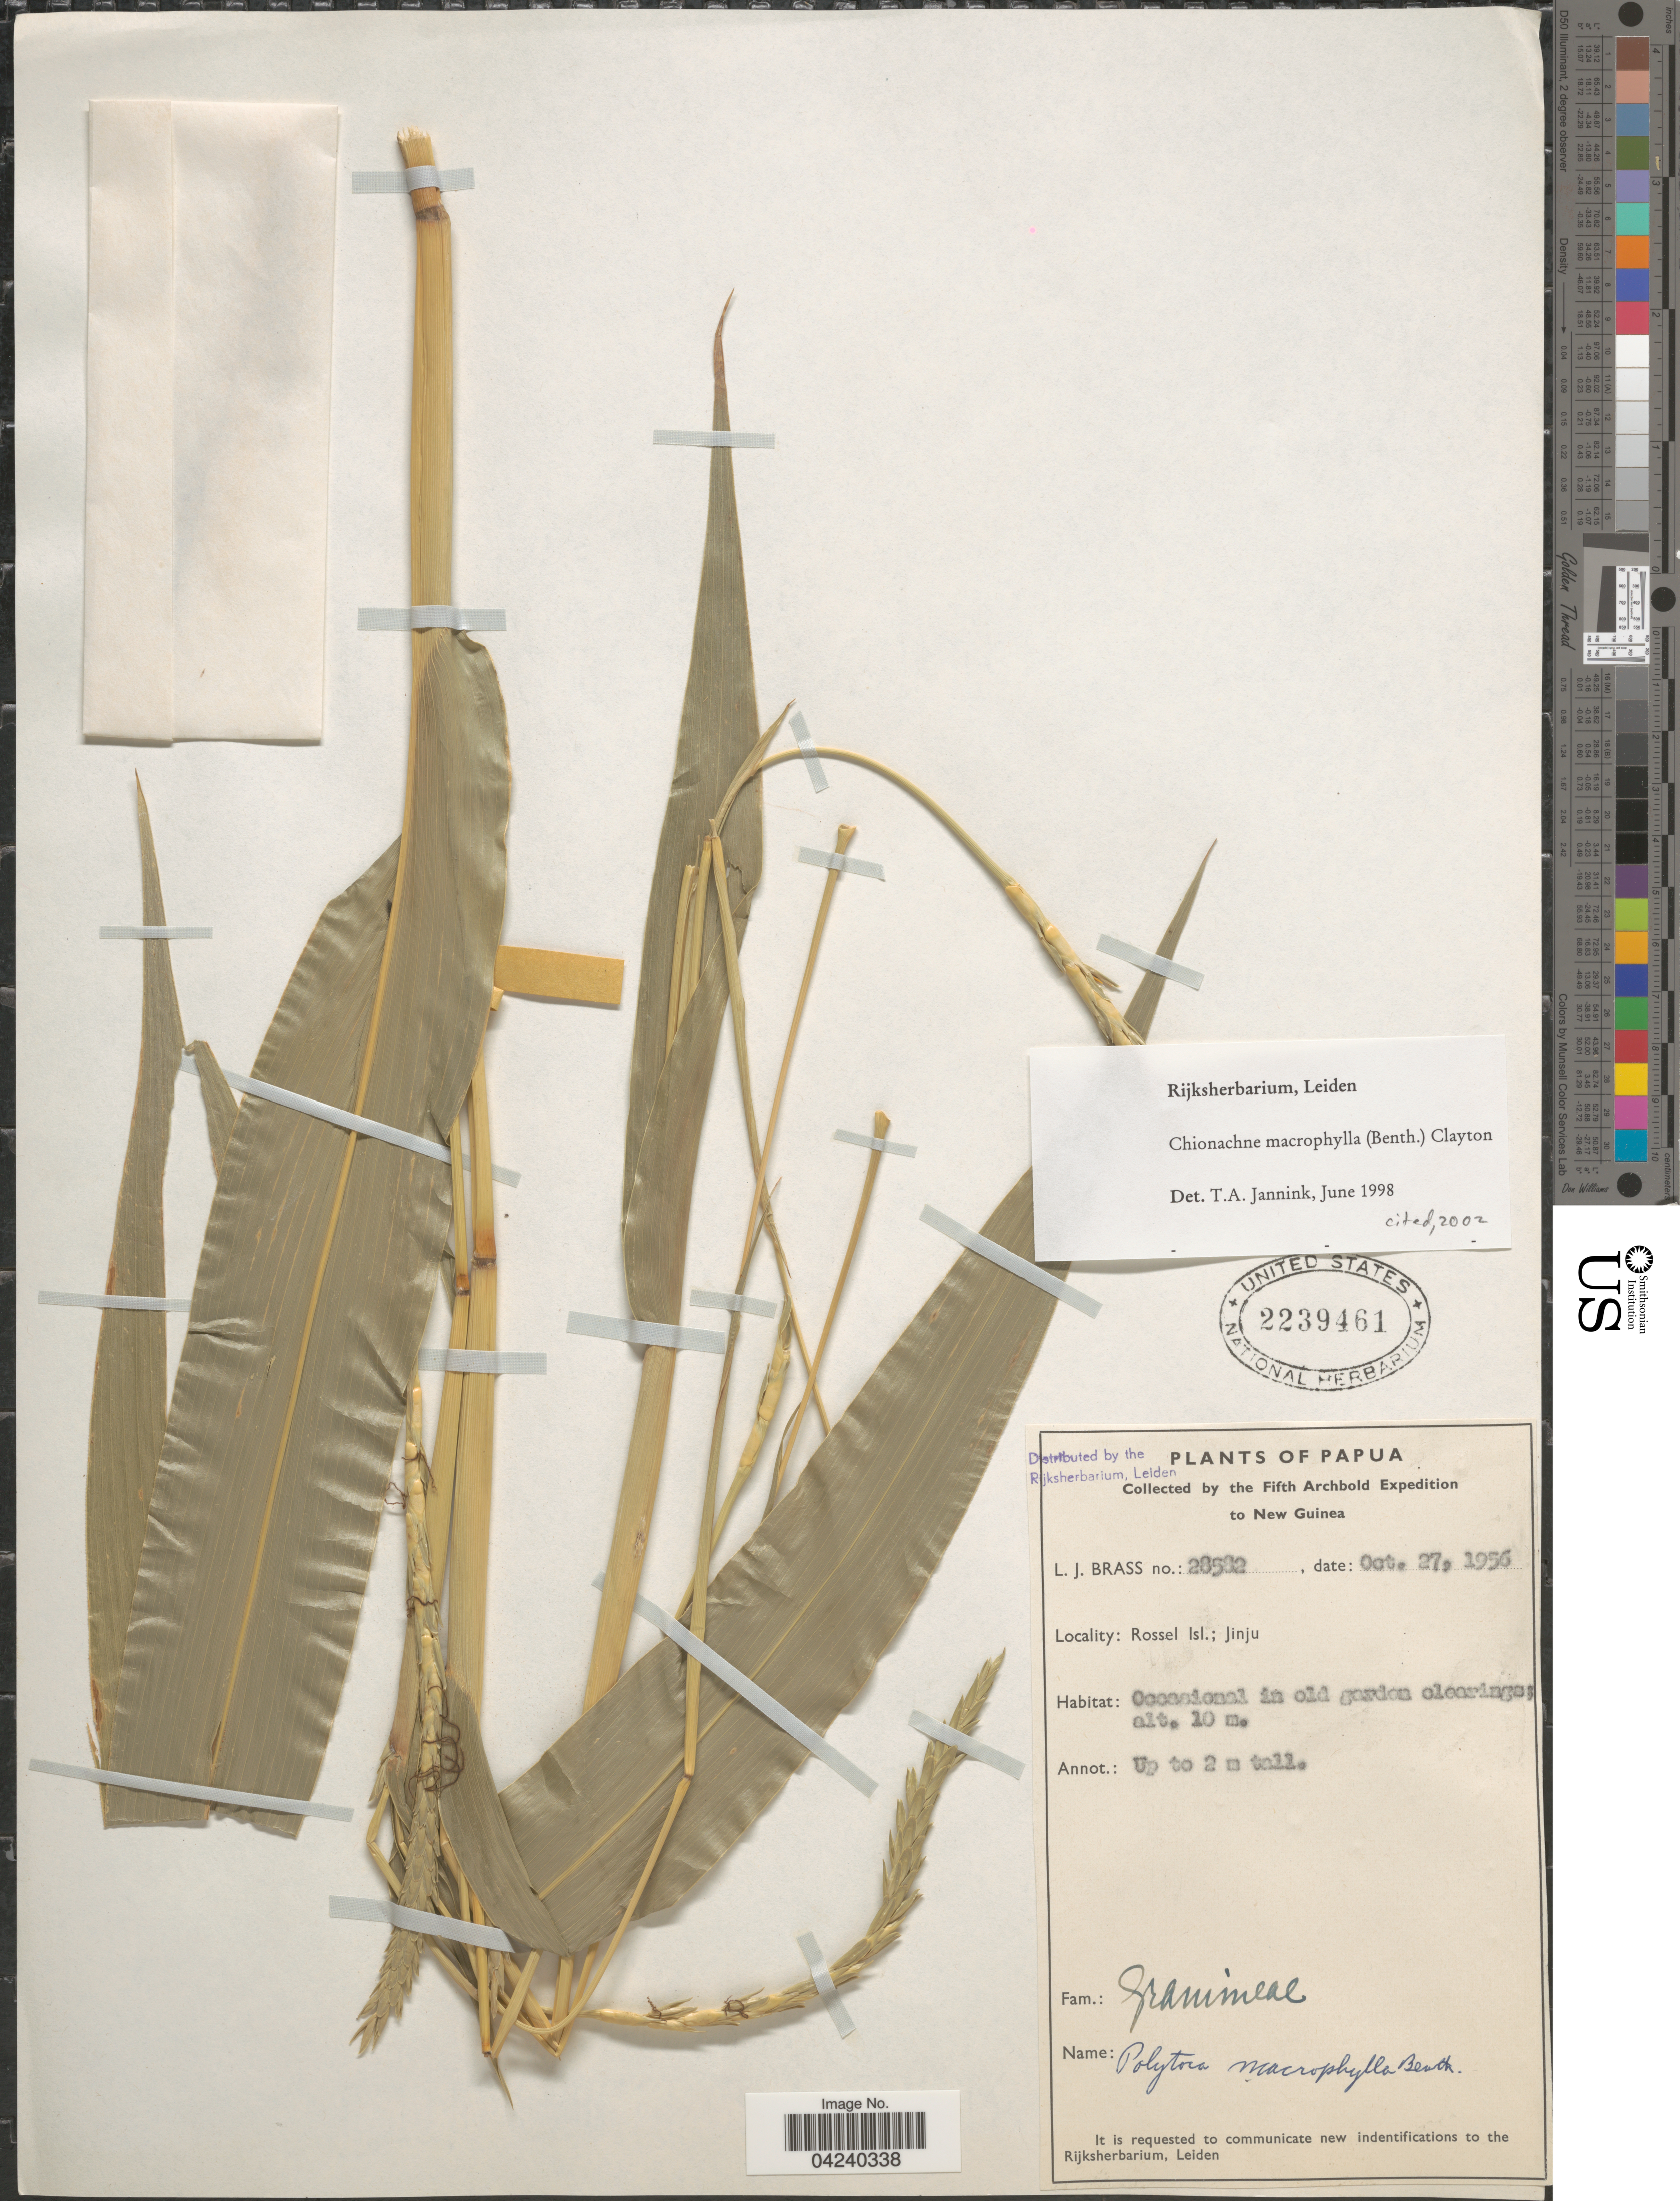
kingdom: Plantae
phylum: Tracheophyta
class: Liliopsida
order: Poales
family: Poaceae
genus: Chionachne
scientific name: Chionachne macrophylla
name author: (Benth.) Clayton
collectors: L. J. Brass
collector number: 28582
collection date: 1956-10-27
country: Papua New Guinea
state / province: Milne Bay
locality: Fifth Archbold Expedition to New Guinea. Rossell Isl.; Jinju.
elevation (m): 10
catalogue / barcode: US 2239461